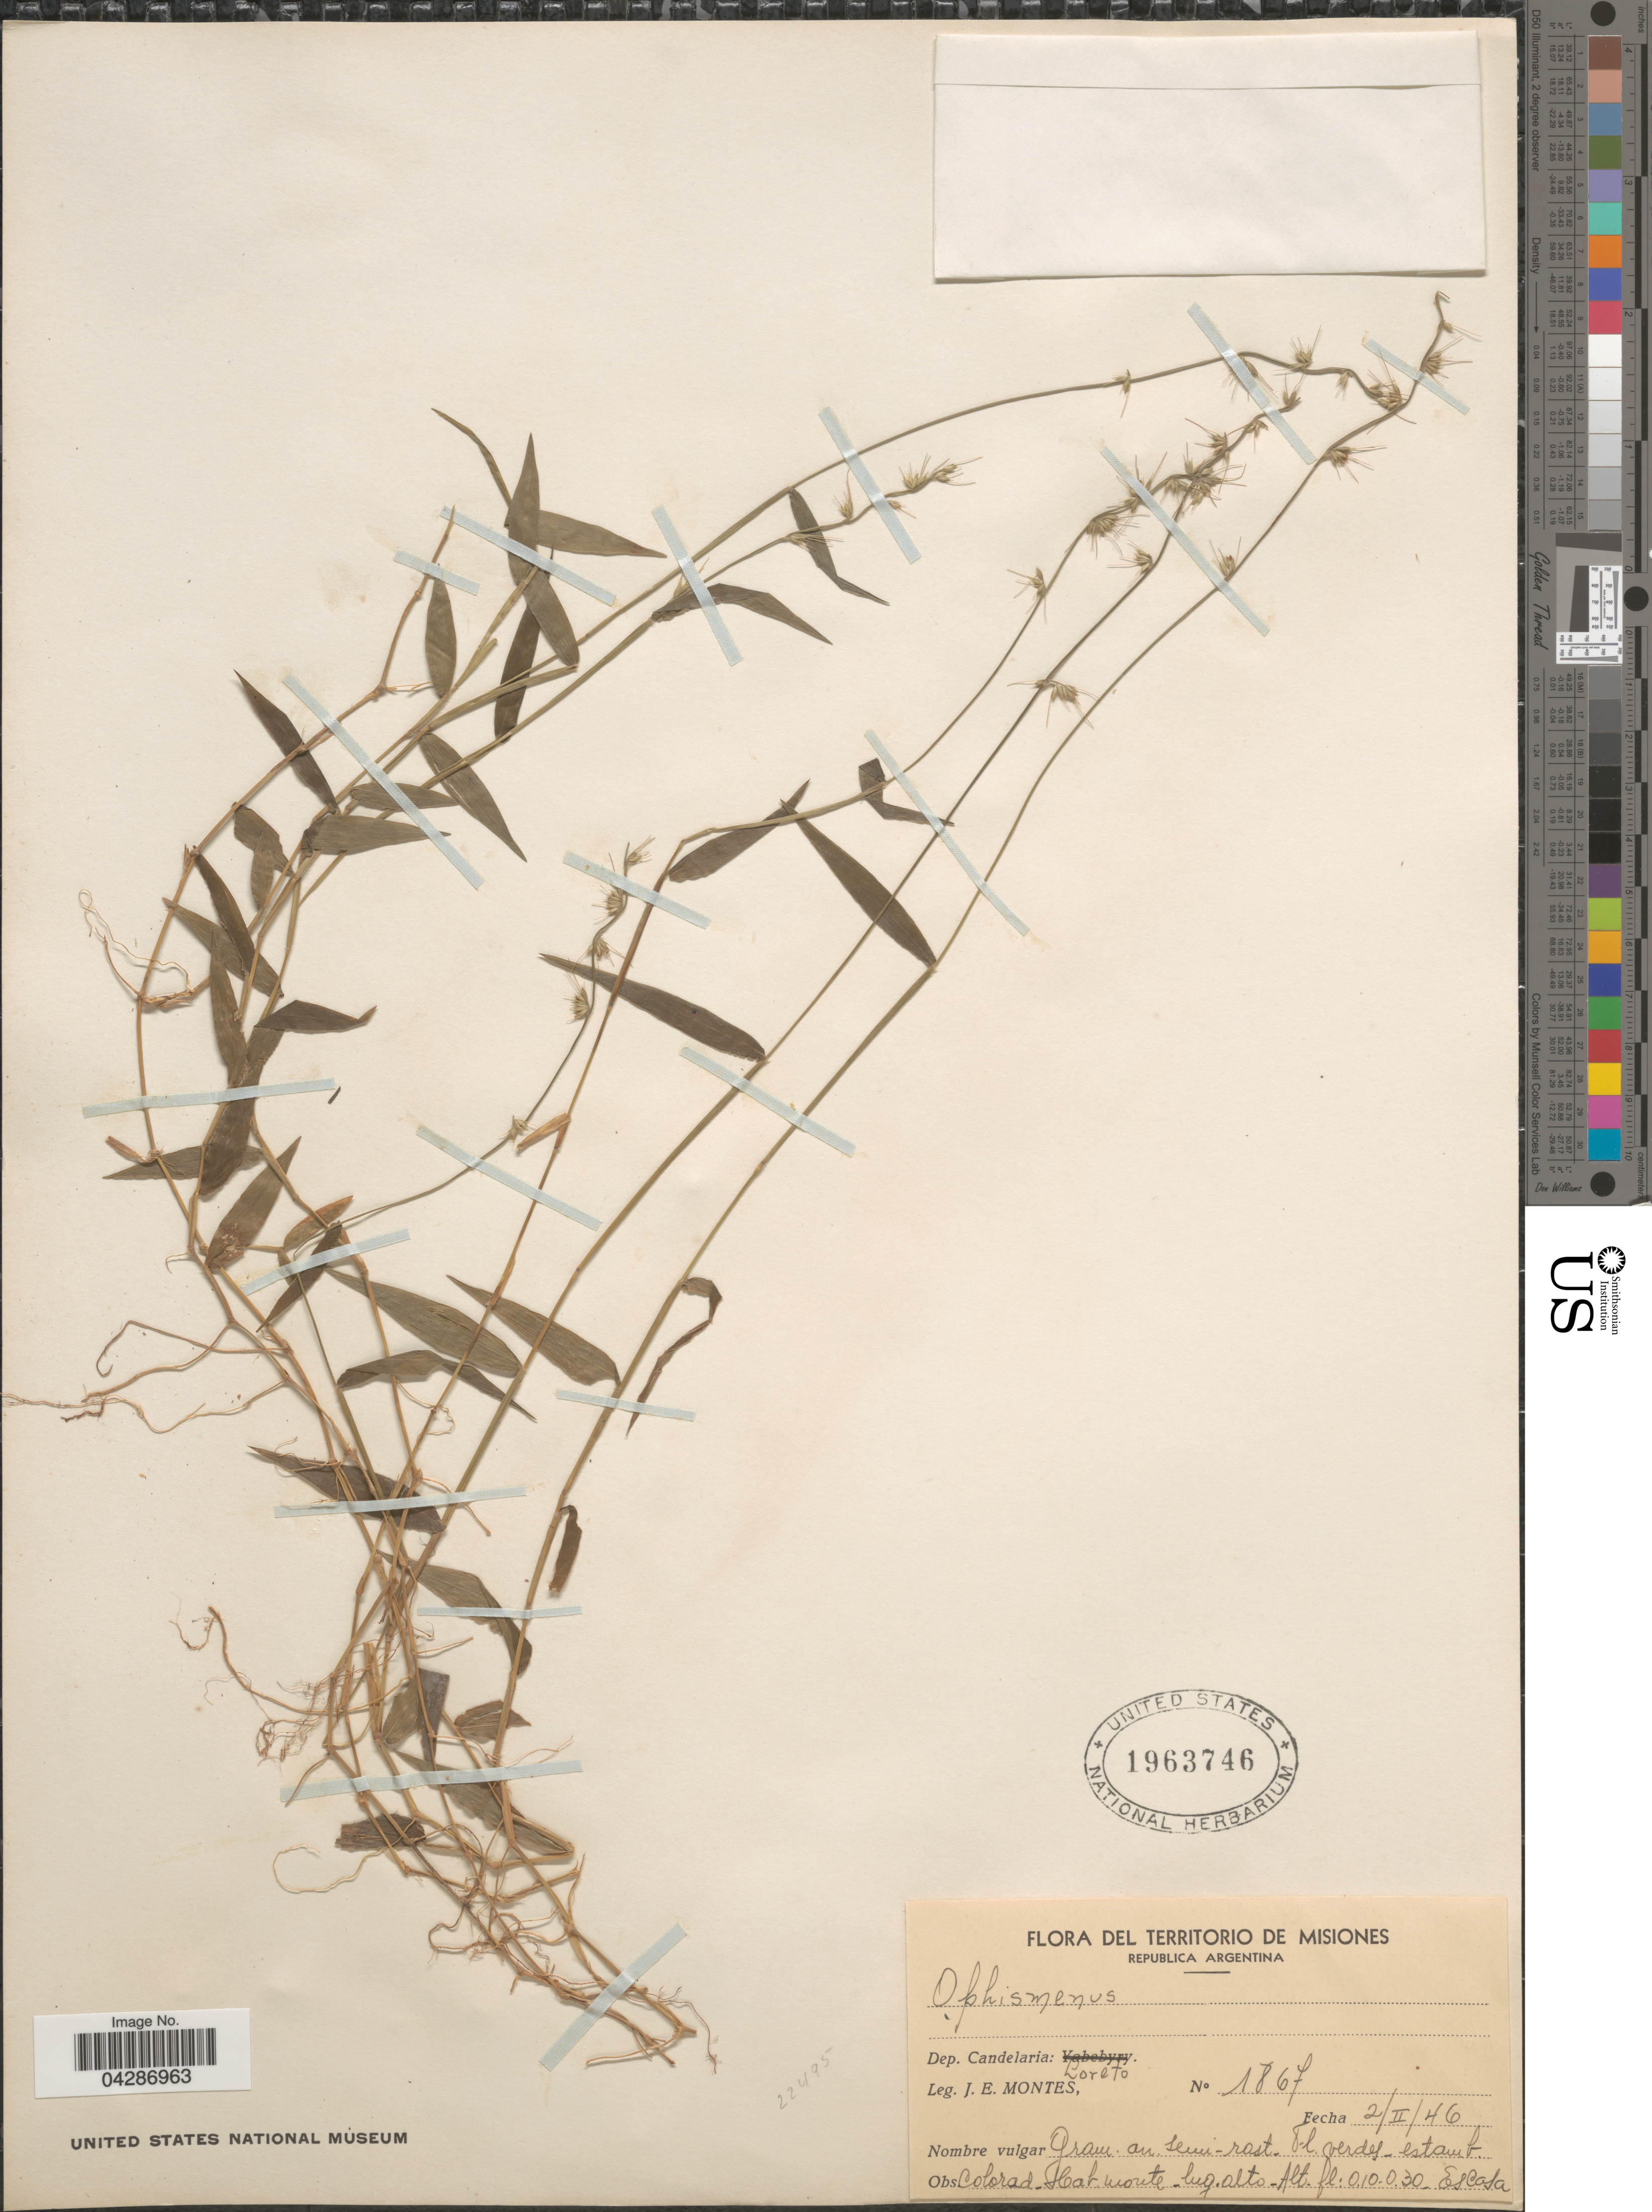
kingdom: Plantae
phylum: Tracheophyta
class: Liliopsida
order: Poales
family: Poaceae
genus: Oplismenus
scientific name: Oplismenus sp.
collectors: J. E. Montes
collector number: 1867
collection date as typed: Transcribed d/m/y: 2/2/46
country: Argentina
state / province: Misiones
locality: Territorio de Misiones. Dep. Candelaria: Loreto.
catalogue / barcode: US 1963746